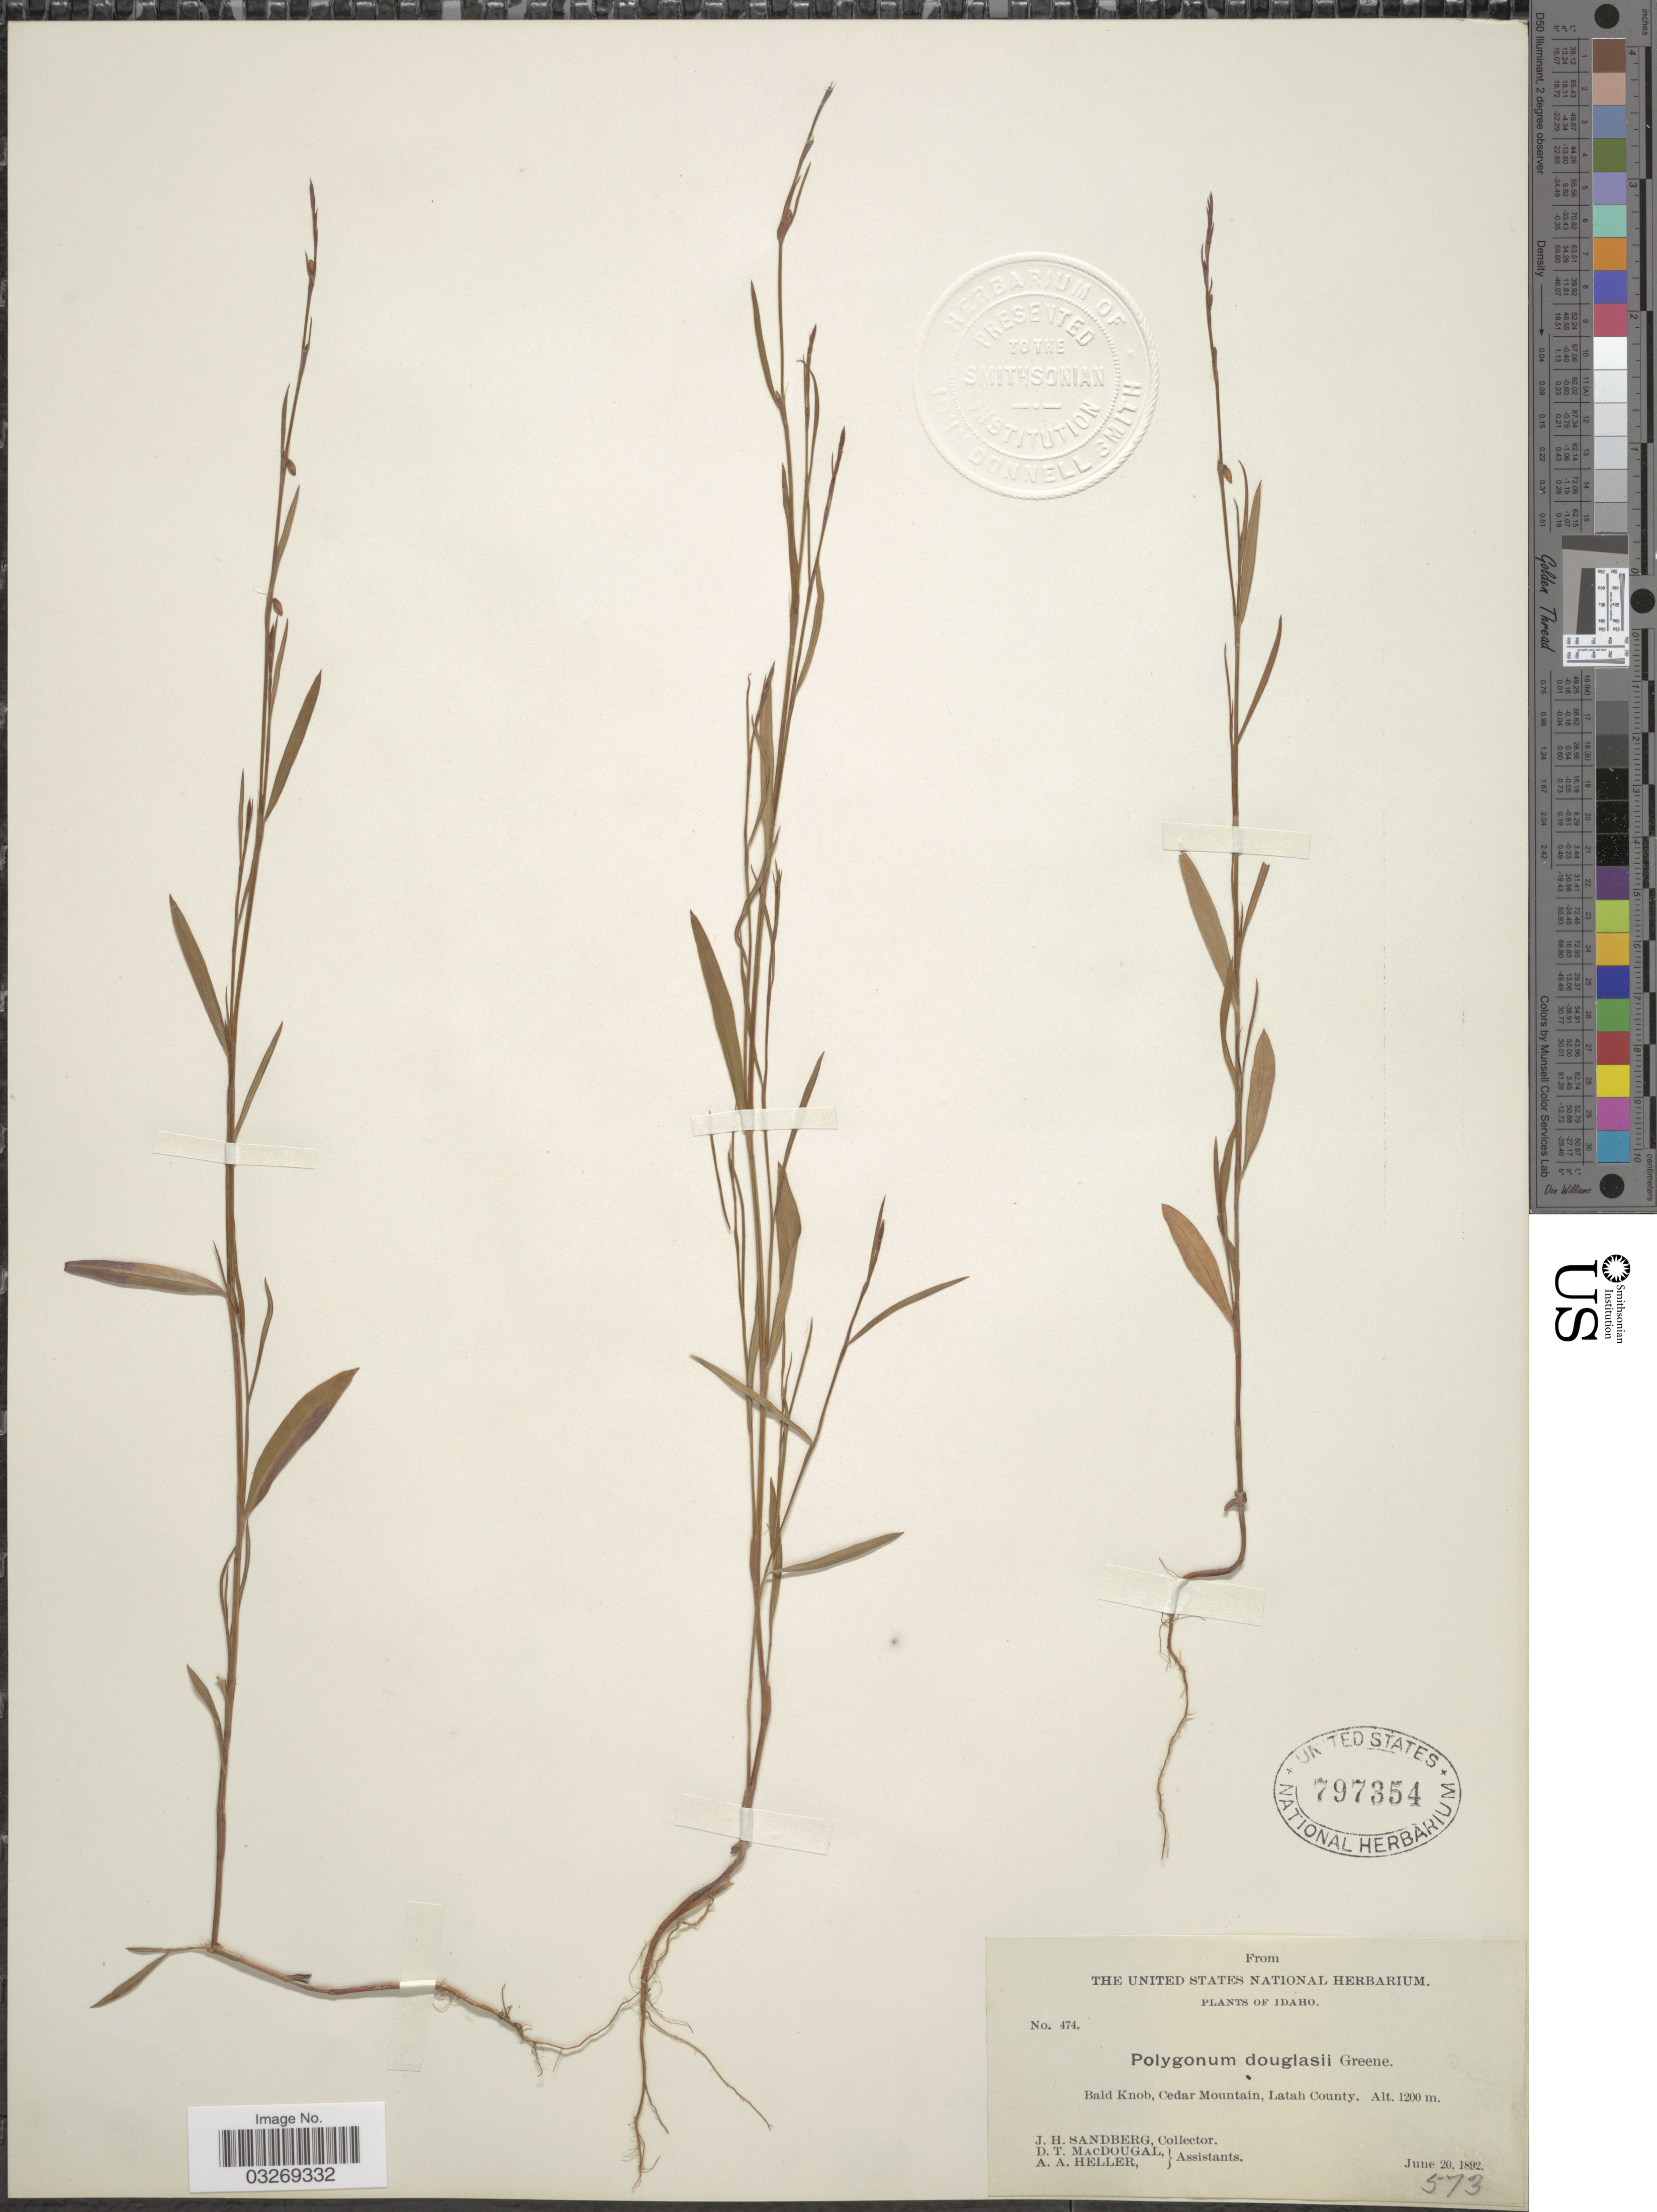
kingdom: Plantae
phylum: Tracheophyta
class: Magnoliopsida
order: Caryophyllales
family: Polygonaceae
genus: Polygonum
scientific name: Polygonum douglasii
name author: Greene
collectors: J. H. Sandberg, D. T. MacDougal & A. A. Heller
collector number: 474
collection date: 1892-06-20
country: United States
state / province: Idaho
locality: Bald Knob, Cedar Mountain, Latah County.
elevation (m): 1200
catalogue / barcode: US 797354